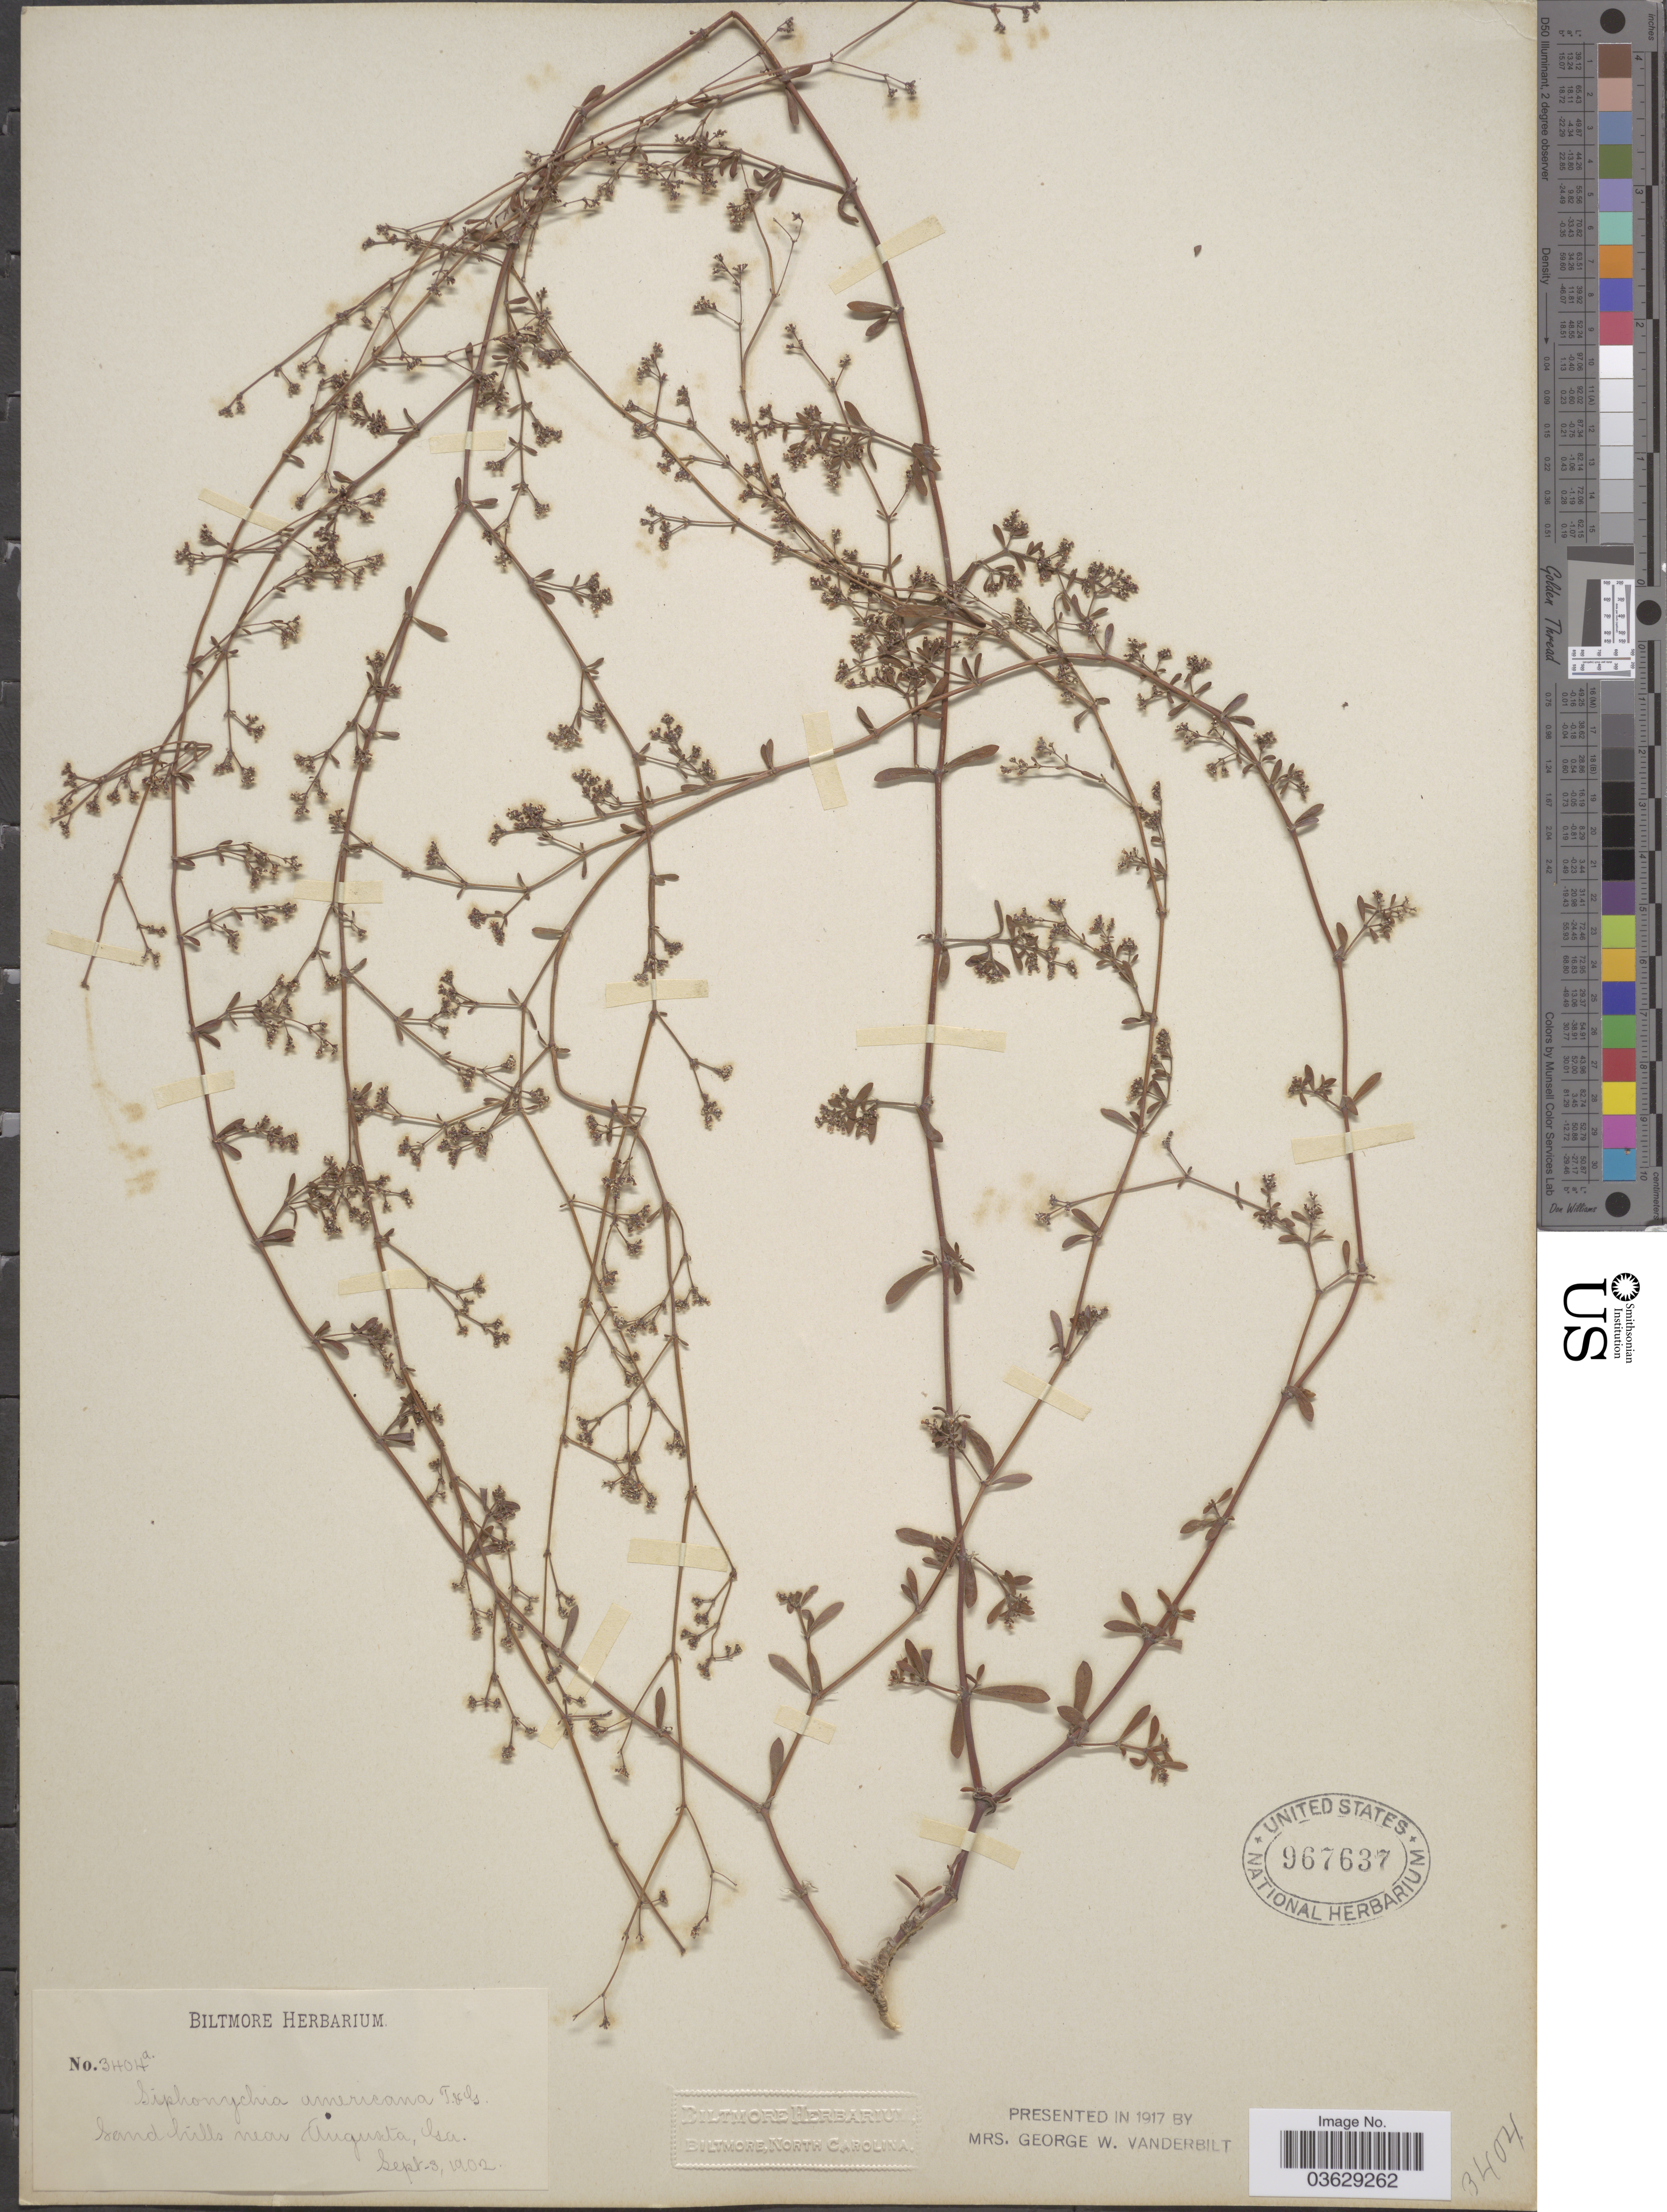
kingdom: Plantae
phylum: Tracheophyta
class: Magnoliopsida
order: Caryophyllales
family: Caryophyllaceae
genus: Paronychia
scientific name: Paronychia americana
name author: (Nutt.) Fenzl ex Walp.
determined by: Strong, Mark T., (BOT), Smithsonian Institution - National Museum of Natural History (UNITED STATES)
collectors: ex herb. Biltmore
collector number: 3404a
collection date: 1902-09-03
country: United States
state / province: Georgia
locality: Near Augusta.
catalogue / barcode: US 967637